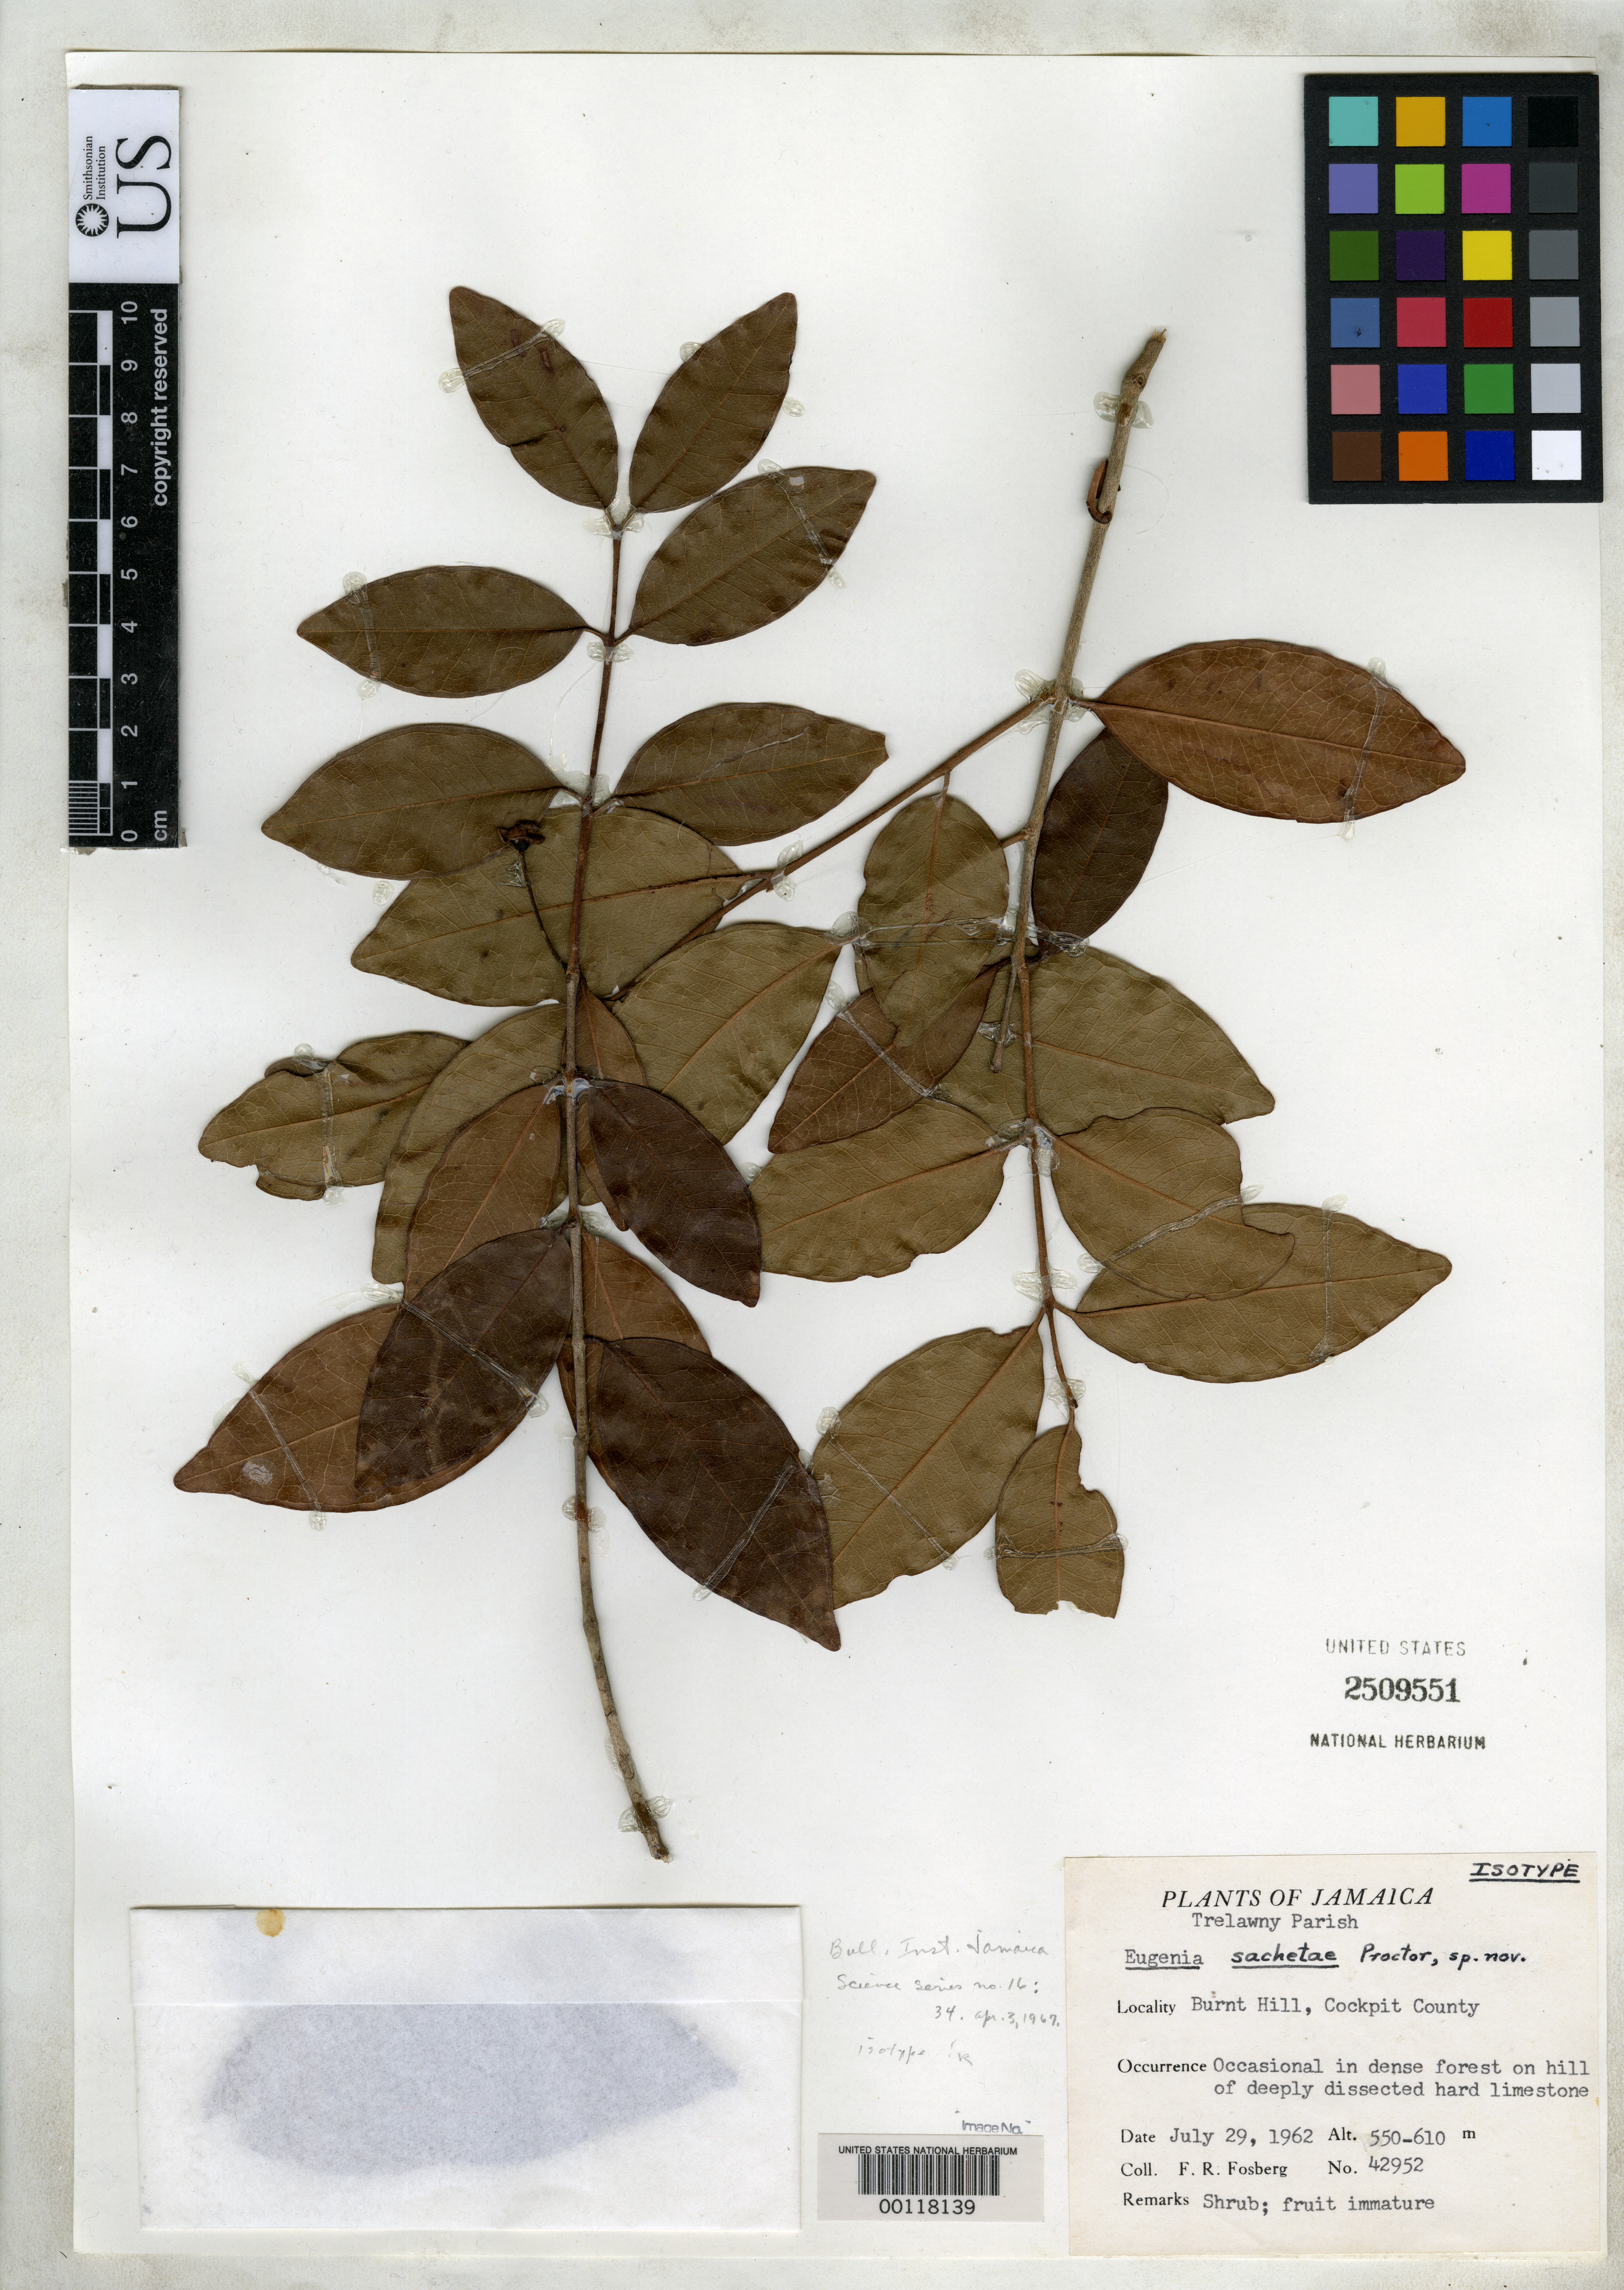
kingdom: Plantae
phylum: Tracheophyta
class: Magnoliopsida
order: Myrtales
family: Myrtaceae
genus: Eugenia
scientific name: Eugenia sachetae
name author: Proctor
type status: Isotype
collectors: F. R. Fosberg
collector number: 42952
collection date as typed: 29 Jul 1962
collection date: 1962-07-29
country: Jamaica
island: Greater Antilles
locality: Burnt Hill. Cockpit Country.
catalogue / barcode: US 2509551